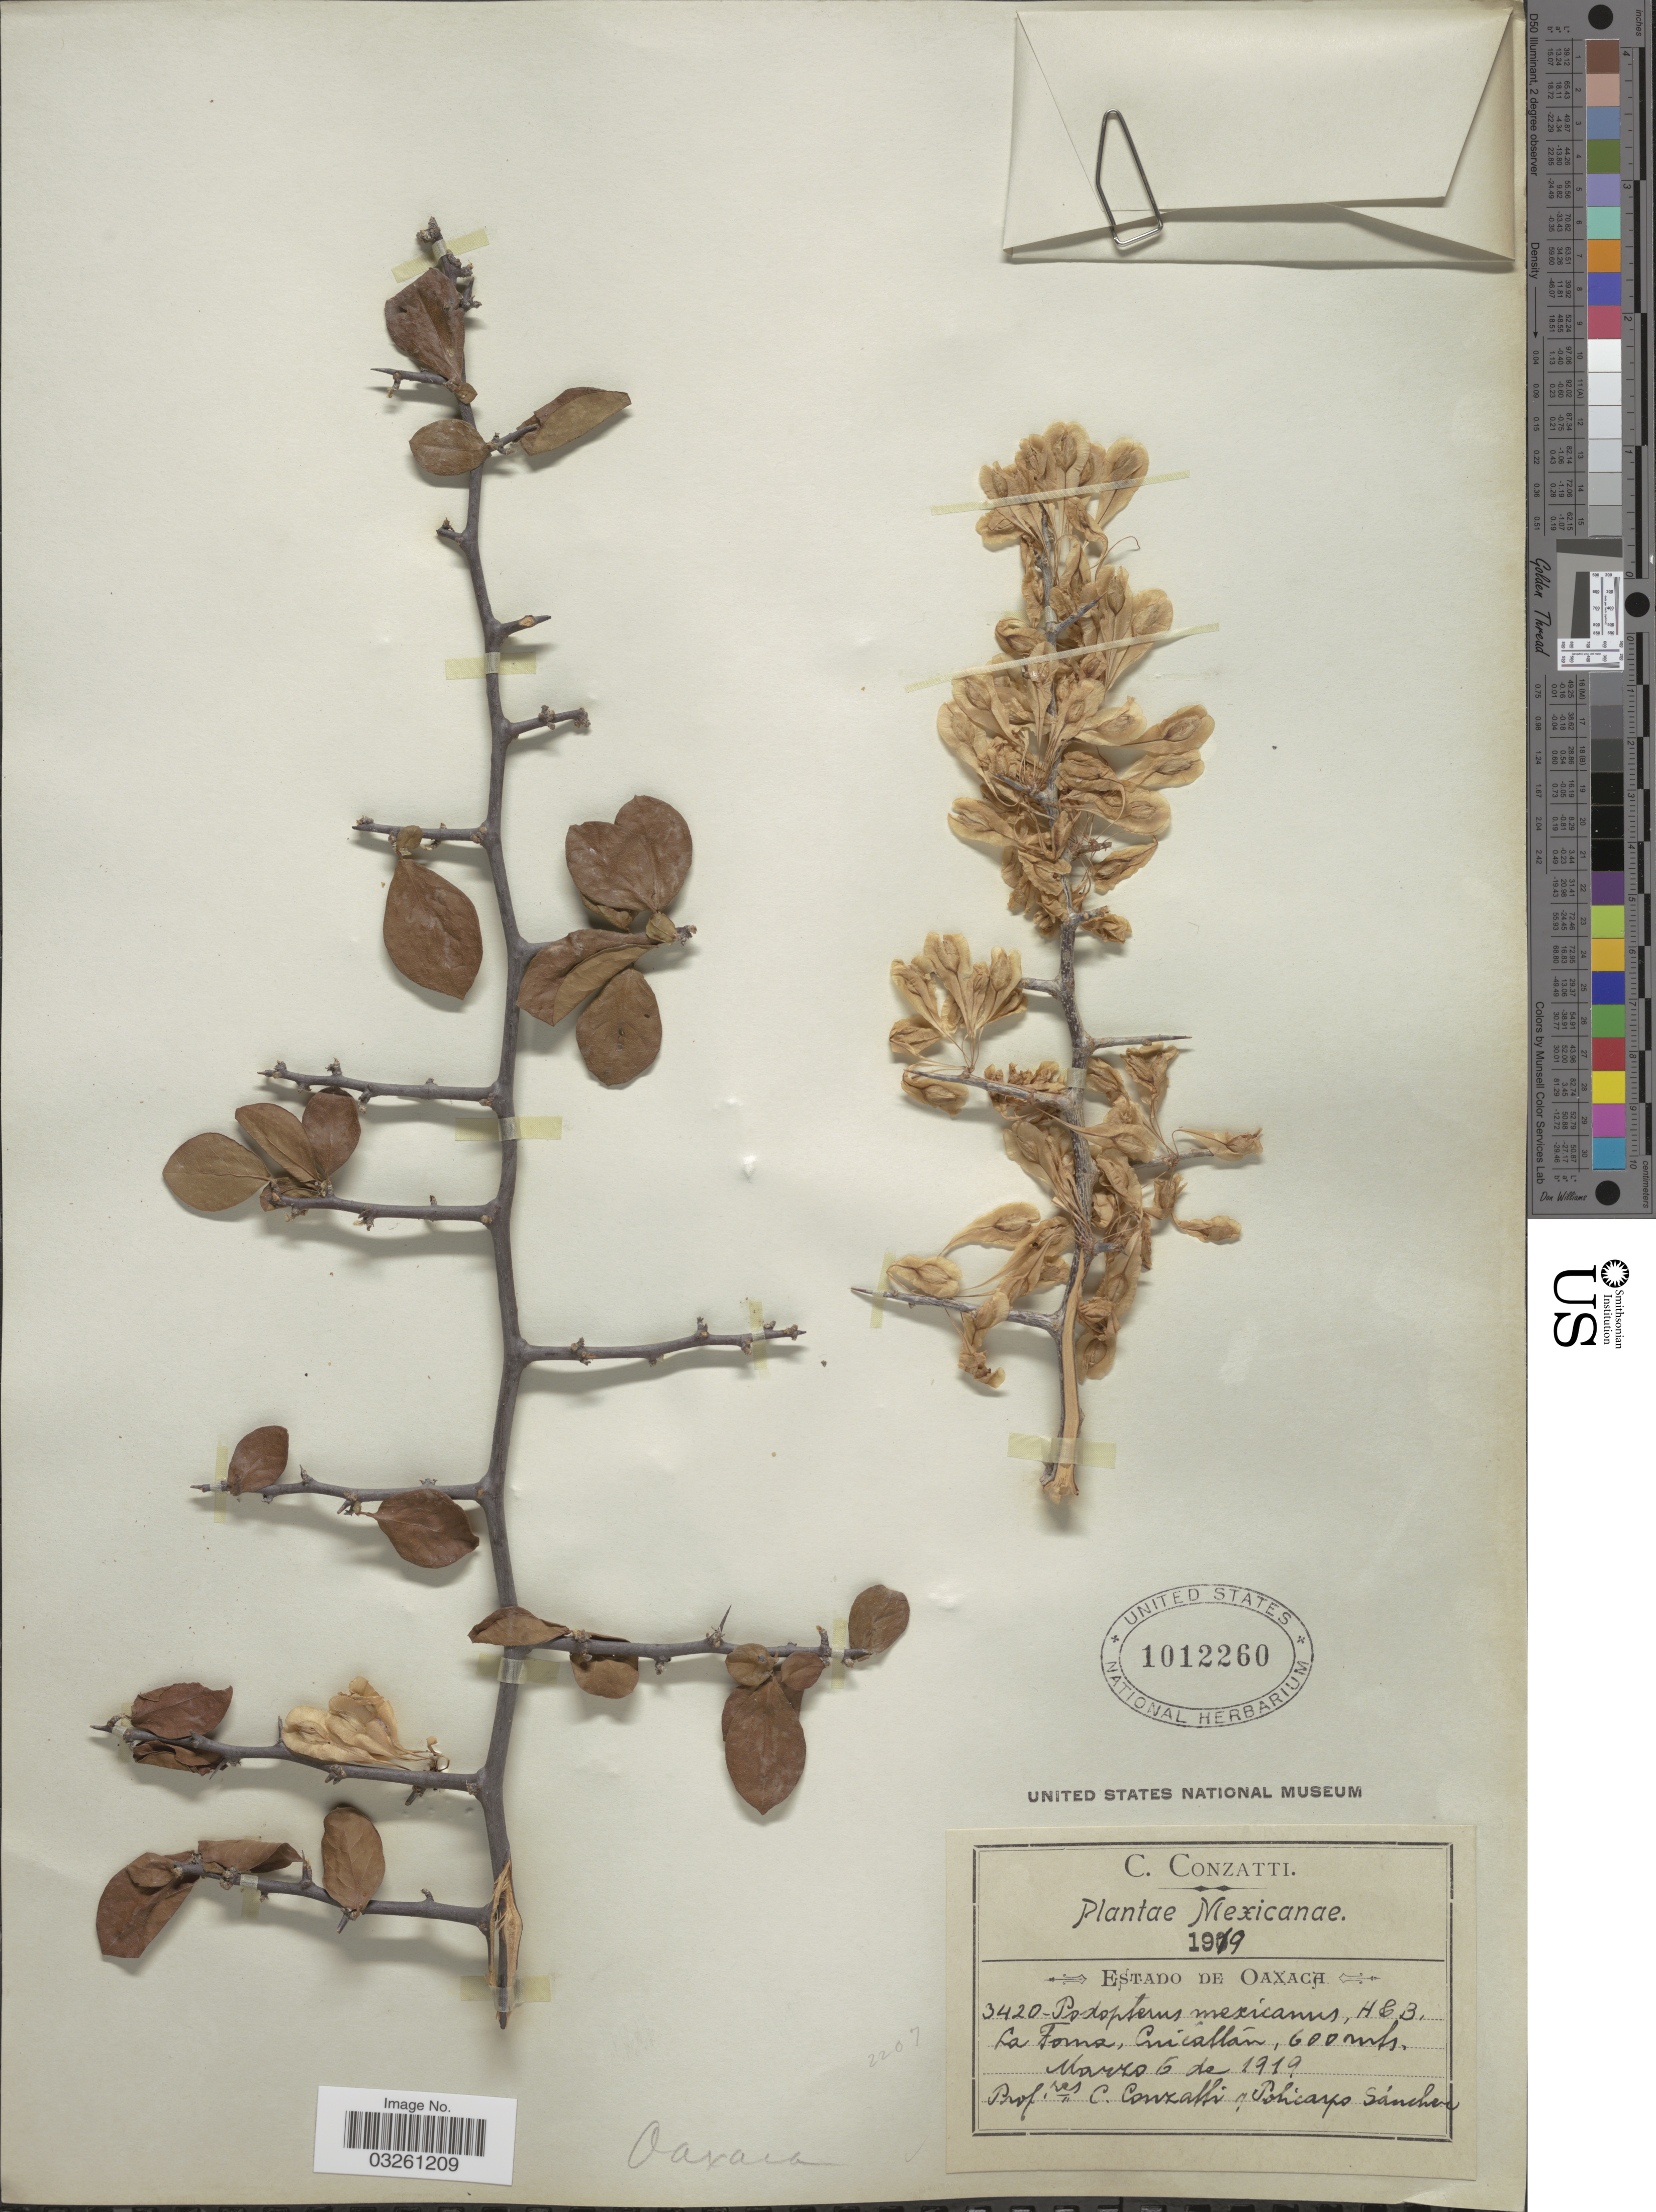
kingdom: Plantae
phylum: Tracheophyta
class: Magnoliopsida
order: Caryophyllales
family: Polygonaceae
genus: Podopterus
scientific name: Podopterus mexicanus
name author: Bonpl.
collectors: C. Conzatti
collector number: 3420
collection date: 1919-03-06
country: Mexico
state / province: Oaxaca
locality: La Toma, Cuicatlán.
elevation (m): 600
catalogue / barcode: US 1012260